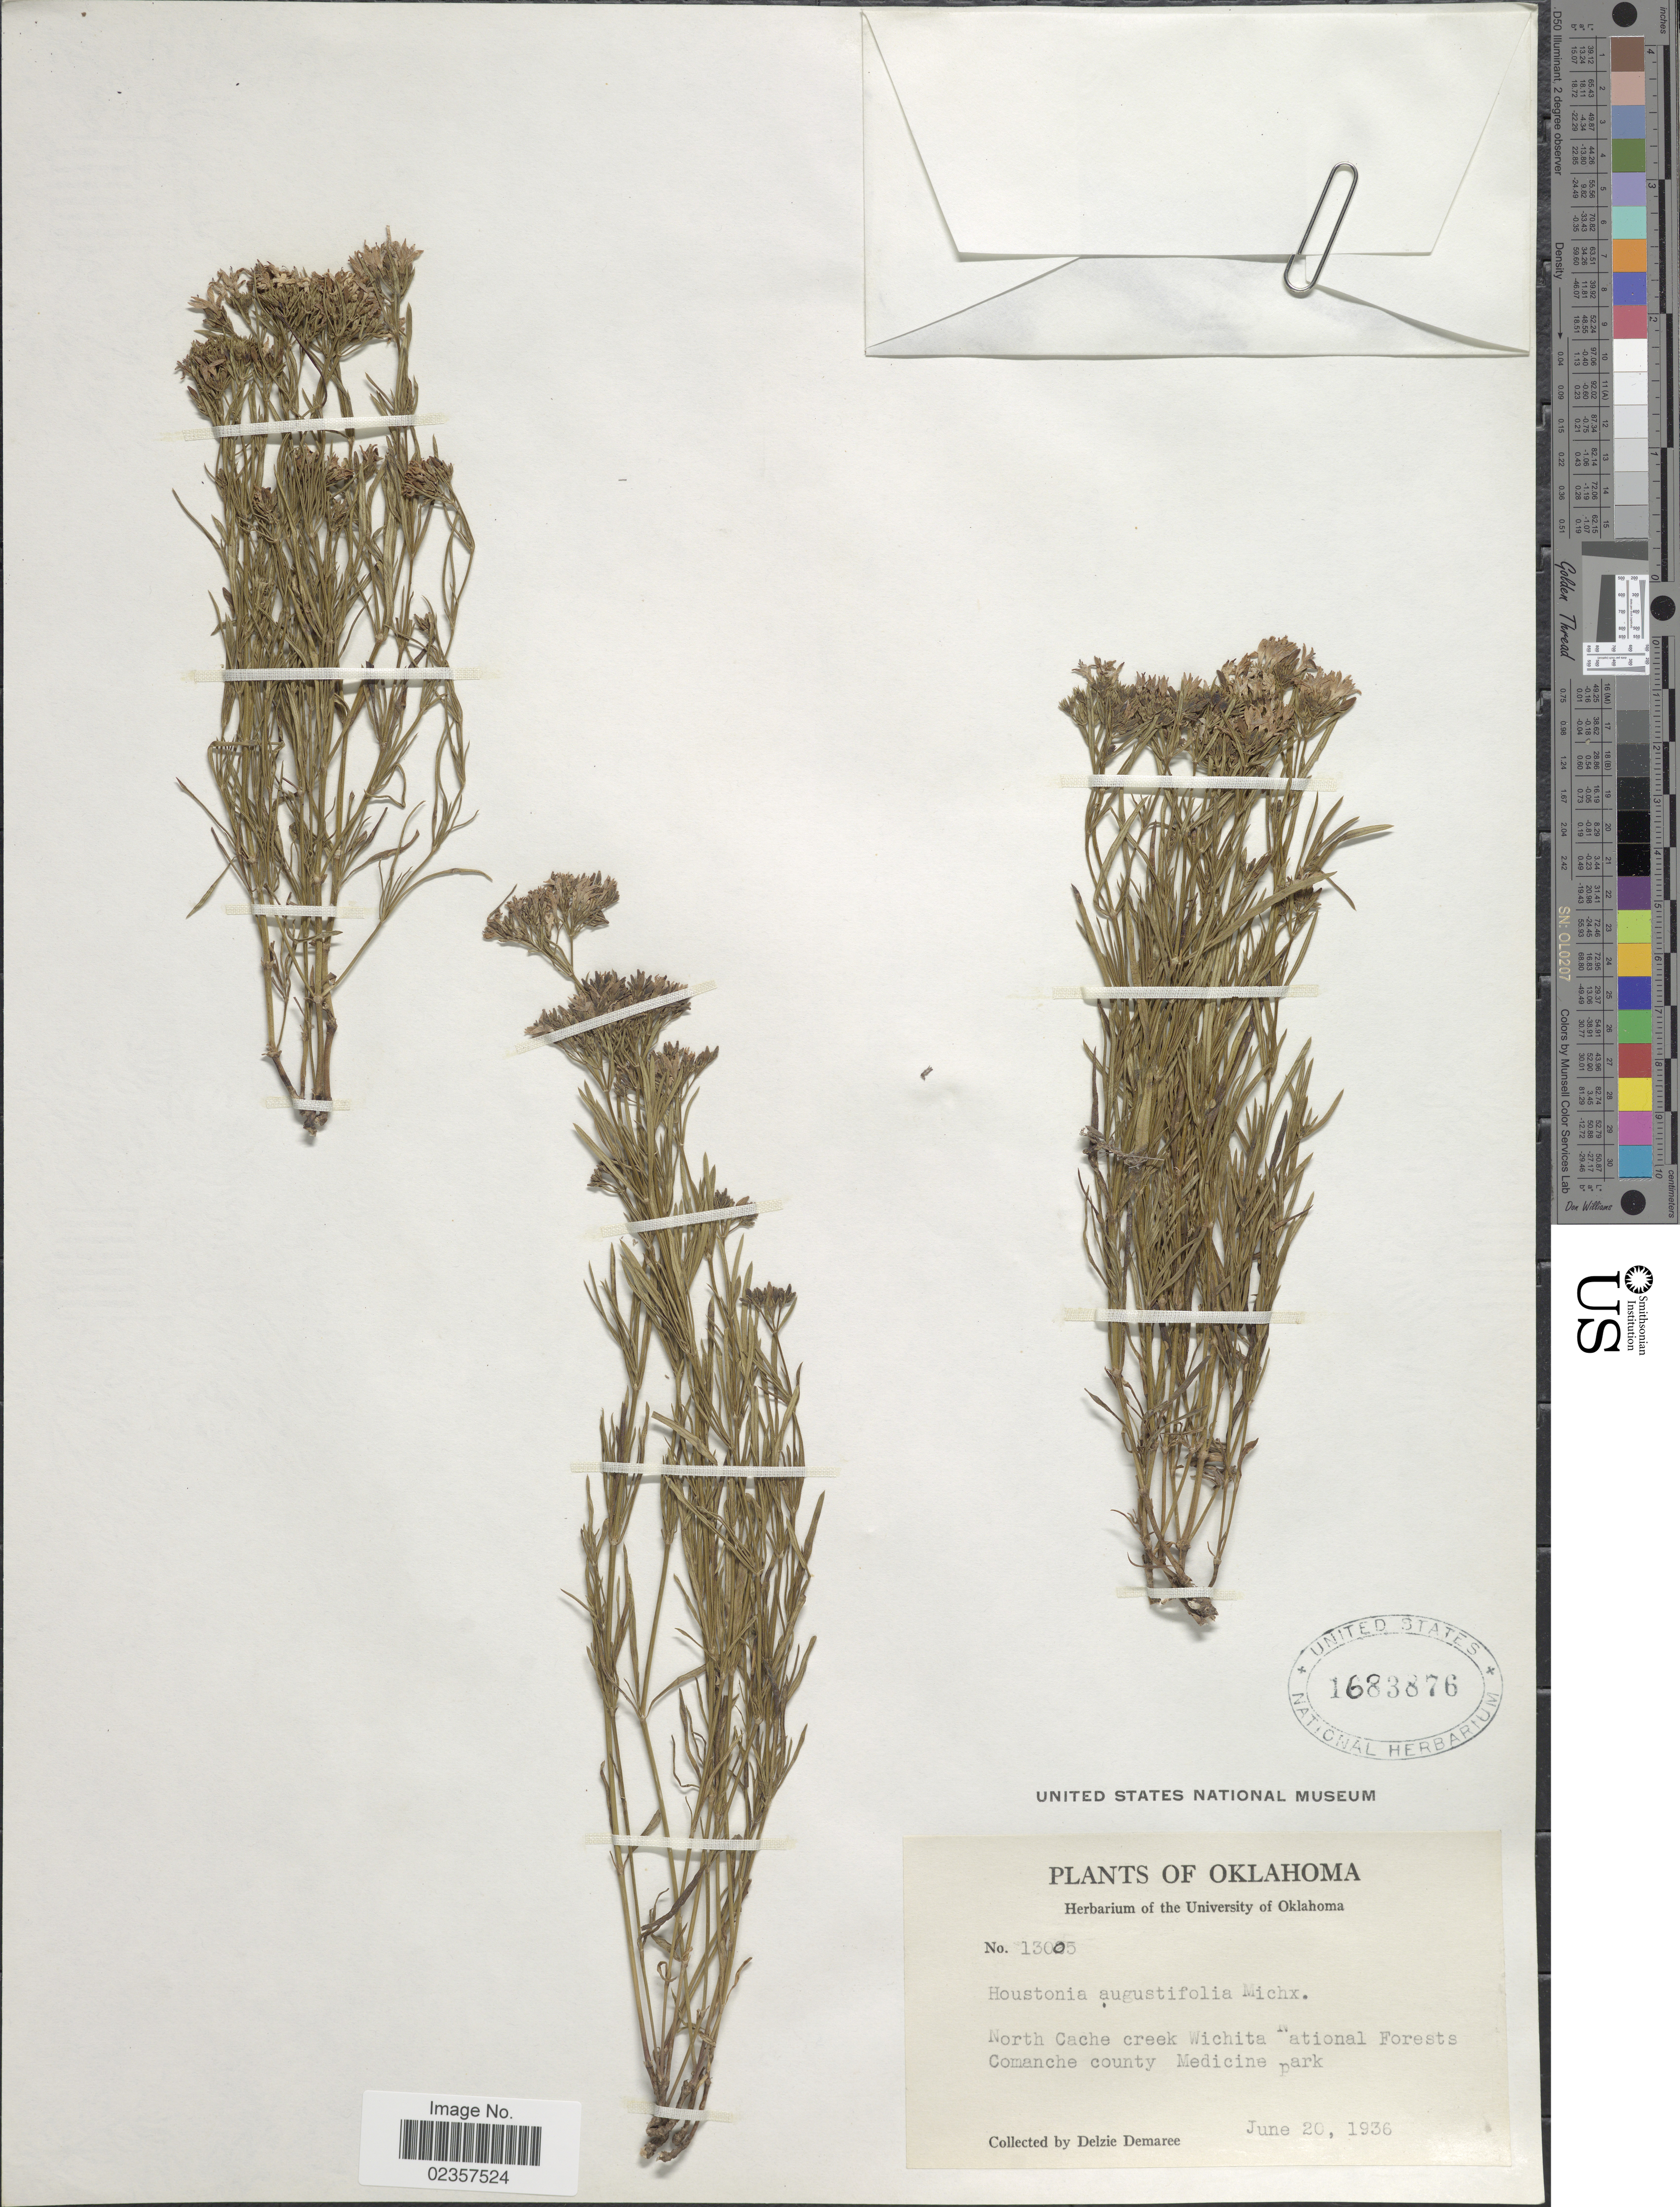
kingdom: Plantae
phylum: Tracheophyta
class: Magnoliopsida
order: Gentianales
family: Rubiaceae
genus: Houstonia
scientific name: Houstonia nigricans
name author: (Lam.) Fernald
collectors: D. Demaree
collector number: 13005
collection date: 1936-06-20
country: United States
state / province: Oklahoma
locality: North Cache creek Wichita National Forests Comanche County Medicine Park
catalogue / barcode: US 1683876